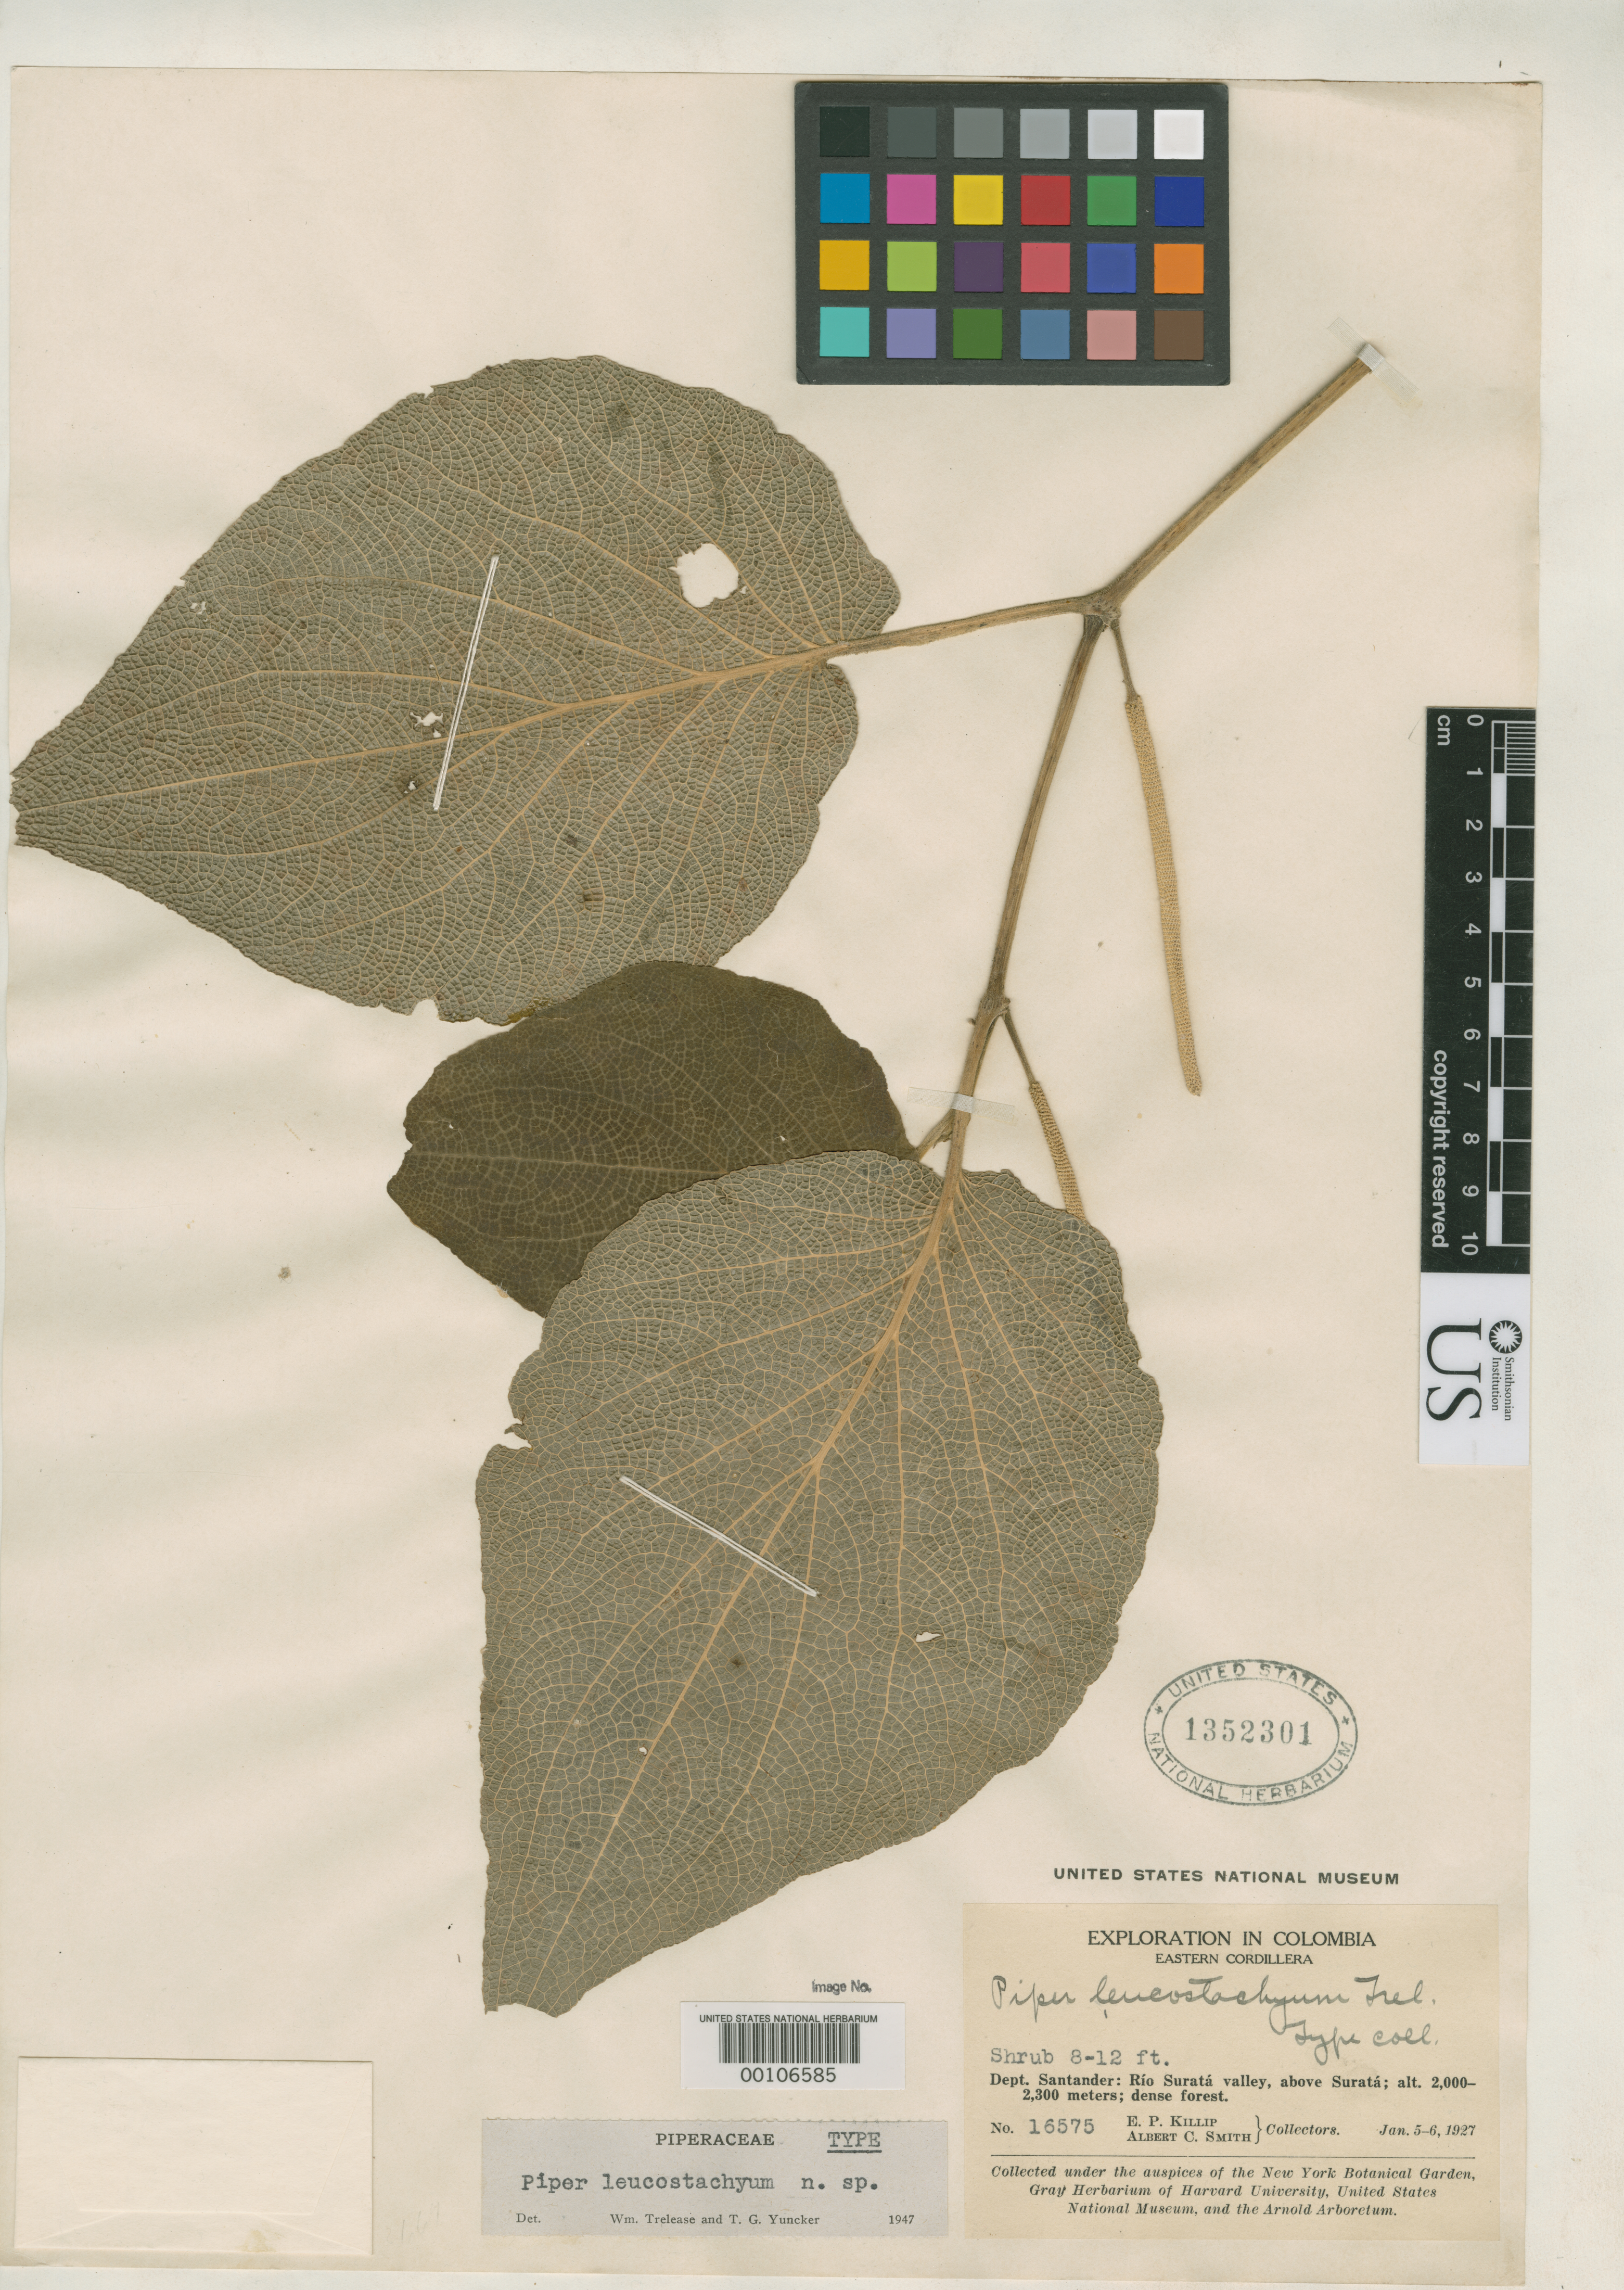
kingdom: Plantae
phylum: Tracheophyta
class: Magnoliopsida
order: Piperales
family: Piperaceae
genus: Piper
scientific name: Piper leucostachyum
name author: Trel. & Yunck.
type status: Holotype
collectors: E. P. Killip & A. C. Smith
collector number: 16575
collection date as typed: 05 Jan 1927 to 06 Jan 1927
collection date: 1927-01-05/1927-01-06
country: Colombia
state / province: Santander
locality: Near Surata.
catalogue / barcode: US 1352301